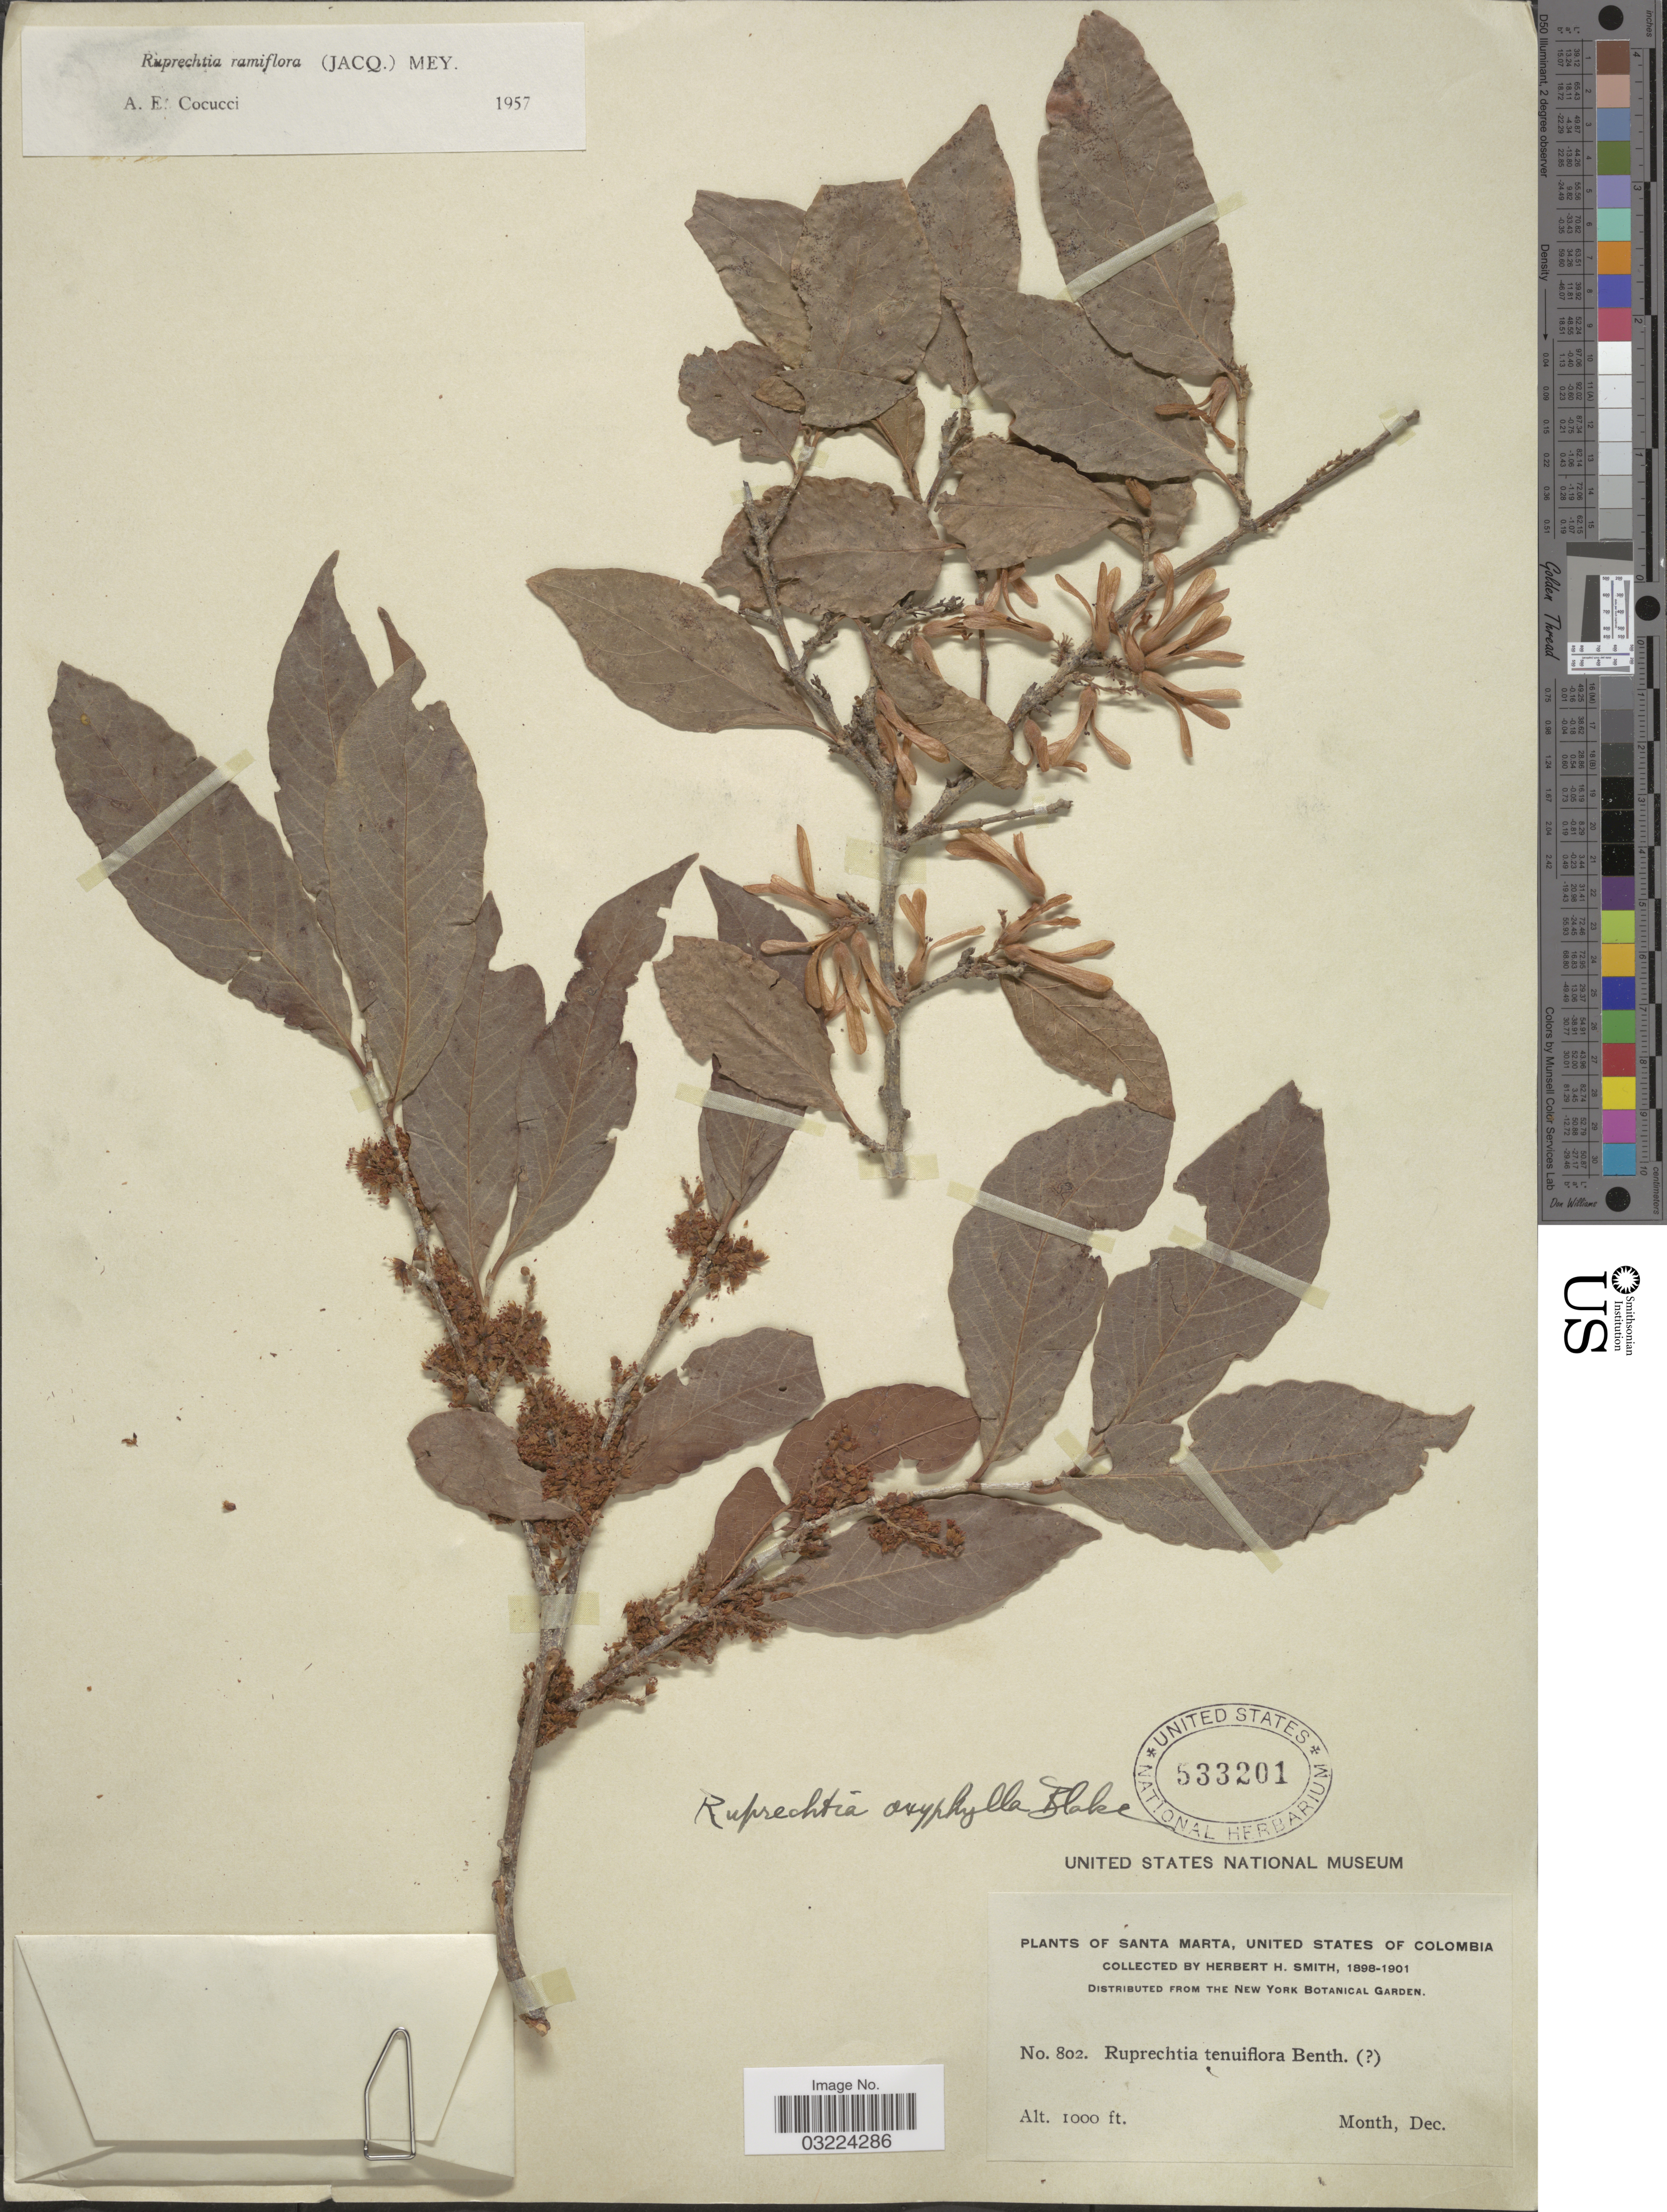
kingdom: Plantae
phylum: Tracheophyta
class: Magnoliopsida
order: Caryophyllales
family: Polygonaceae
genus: Ruprechtia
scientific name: Ruprechtia ramiflora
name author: (Jacq.) C.A. Mey.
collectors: Herbert H. Smith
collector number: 802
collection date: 1898-12/1901-12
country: Colombia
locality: Santa Marta, United States of Colombia.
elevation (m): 305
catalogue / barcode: US 533201